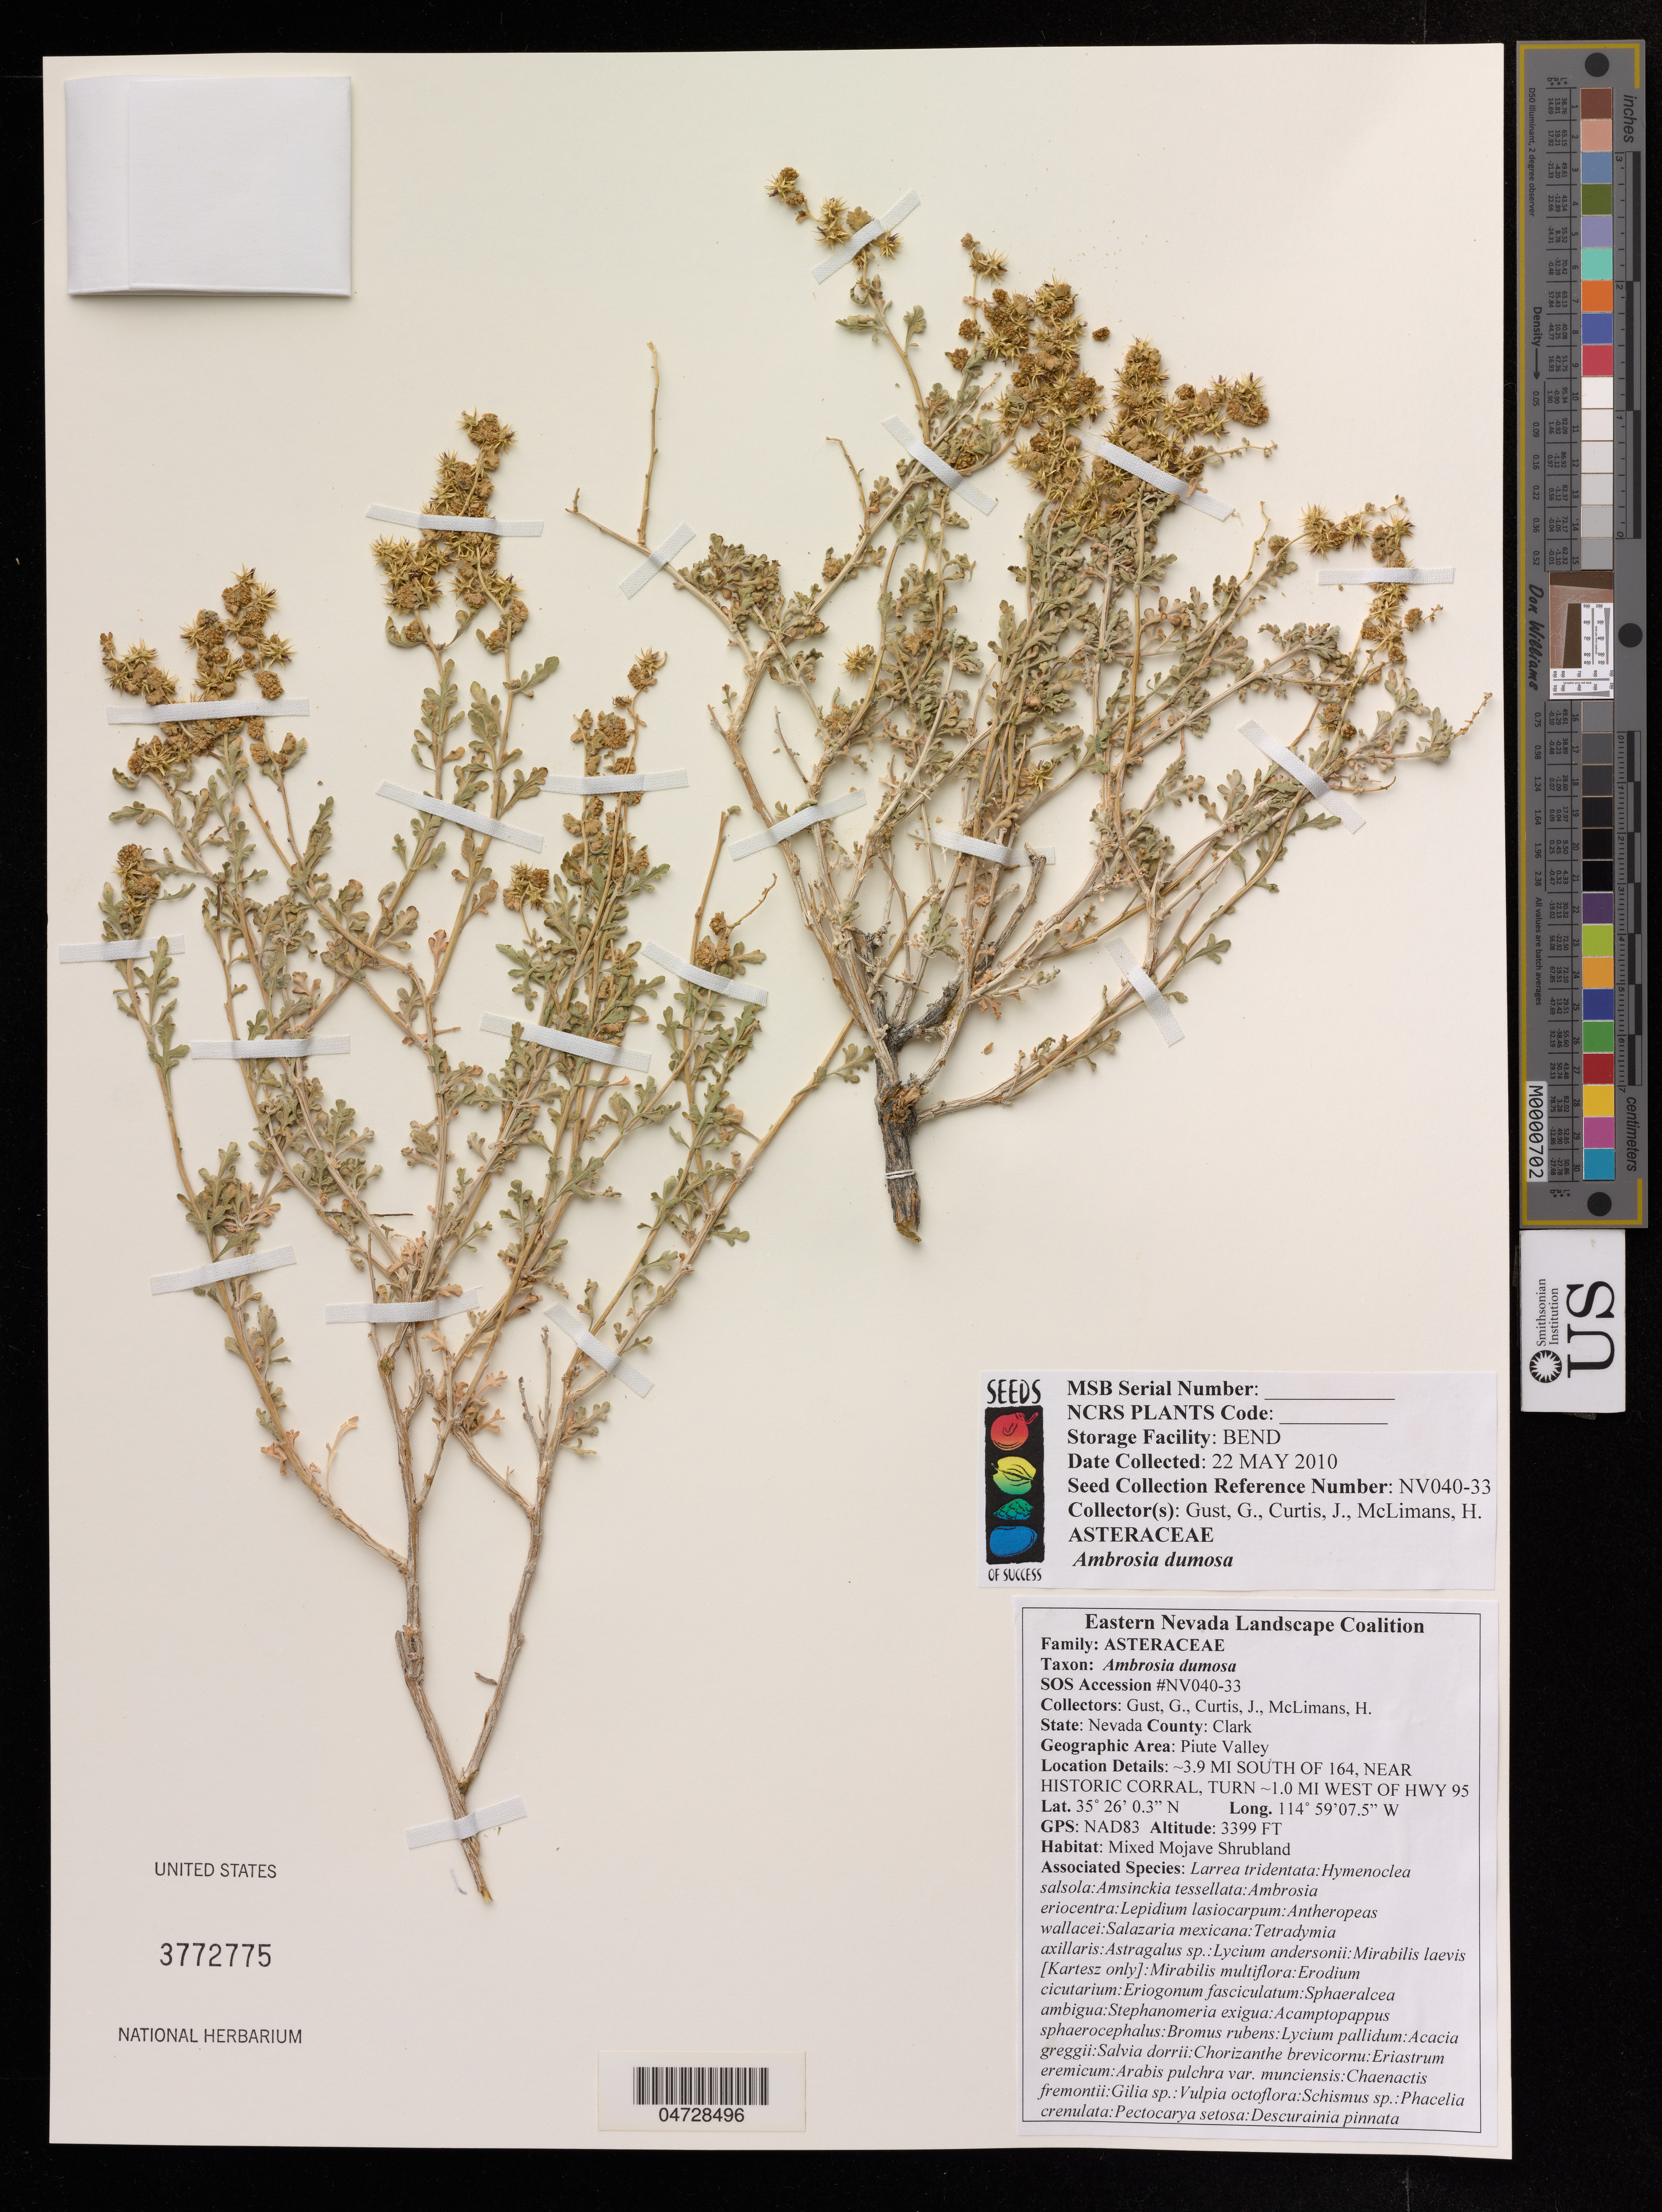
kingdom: Plantae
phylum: Tracheophyta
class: Magnoliopsida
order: Asterales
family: Asteraceae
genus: Ambrosia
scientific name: Ambrosia dumosa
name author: (A. Gray) W.W.Payne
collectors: G. Gust, J. Curtis & H. McLimans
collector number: NV040-33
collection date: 2010-05-22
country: United States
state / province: Nevada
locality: County: Clark, Piute Valley, 3.9 Mi South of 164, Near Historic Corral, Turn 1.0 Mi West of Hwy 95.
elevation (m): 1036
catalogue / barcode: US 3772775